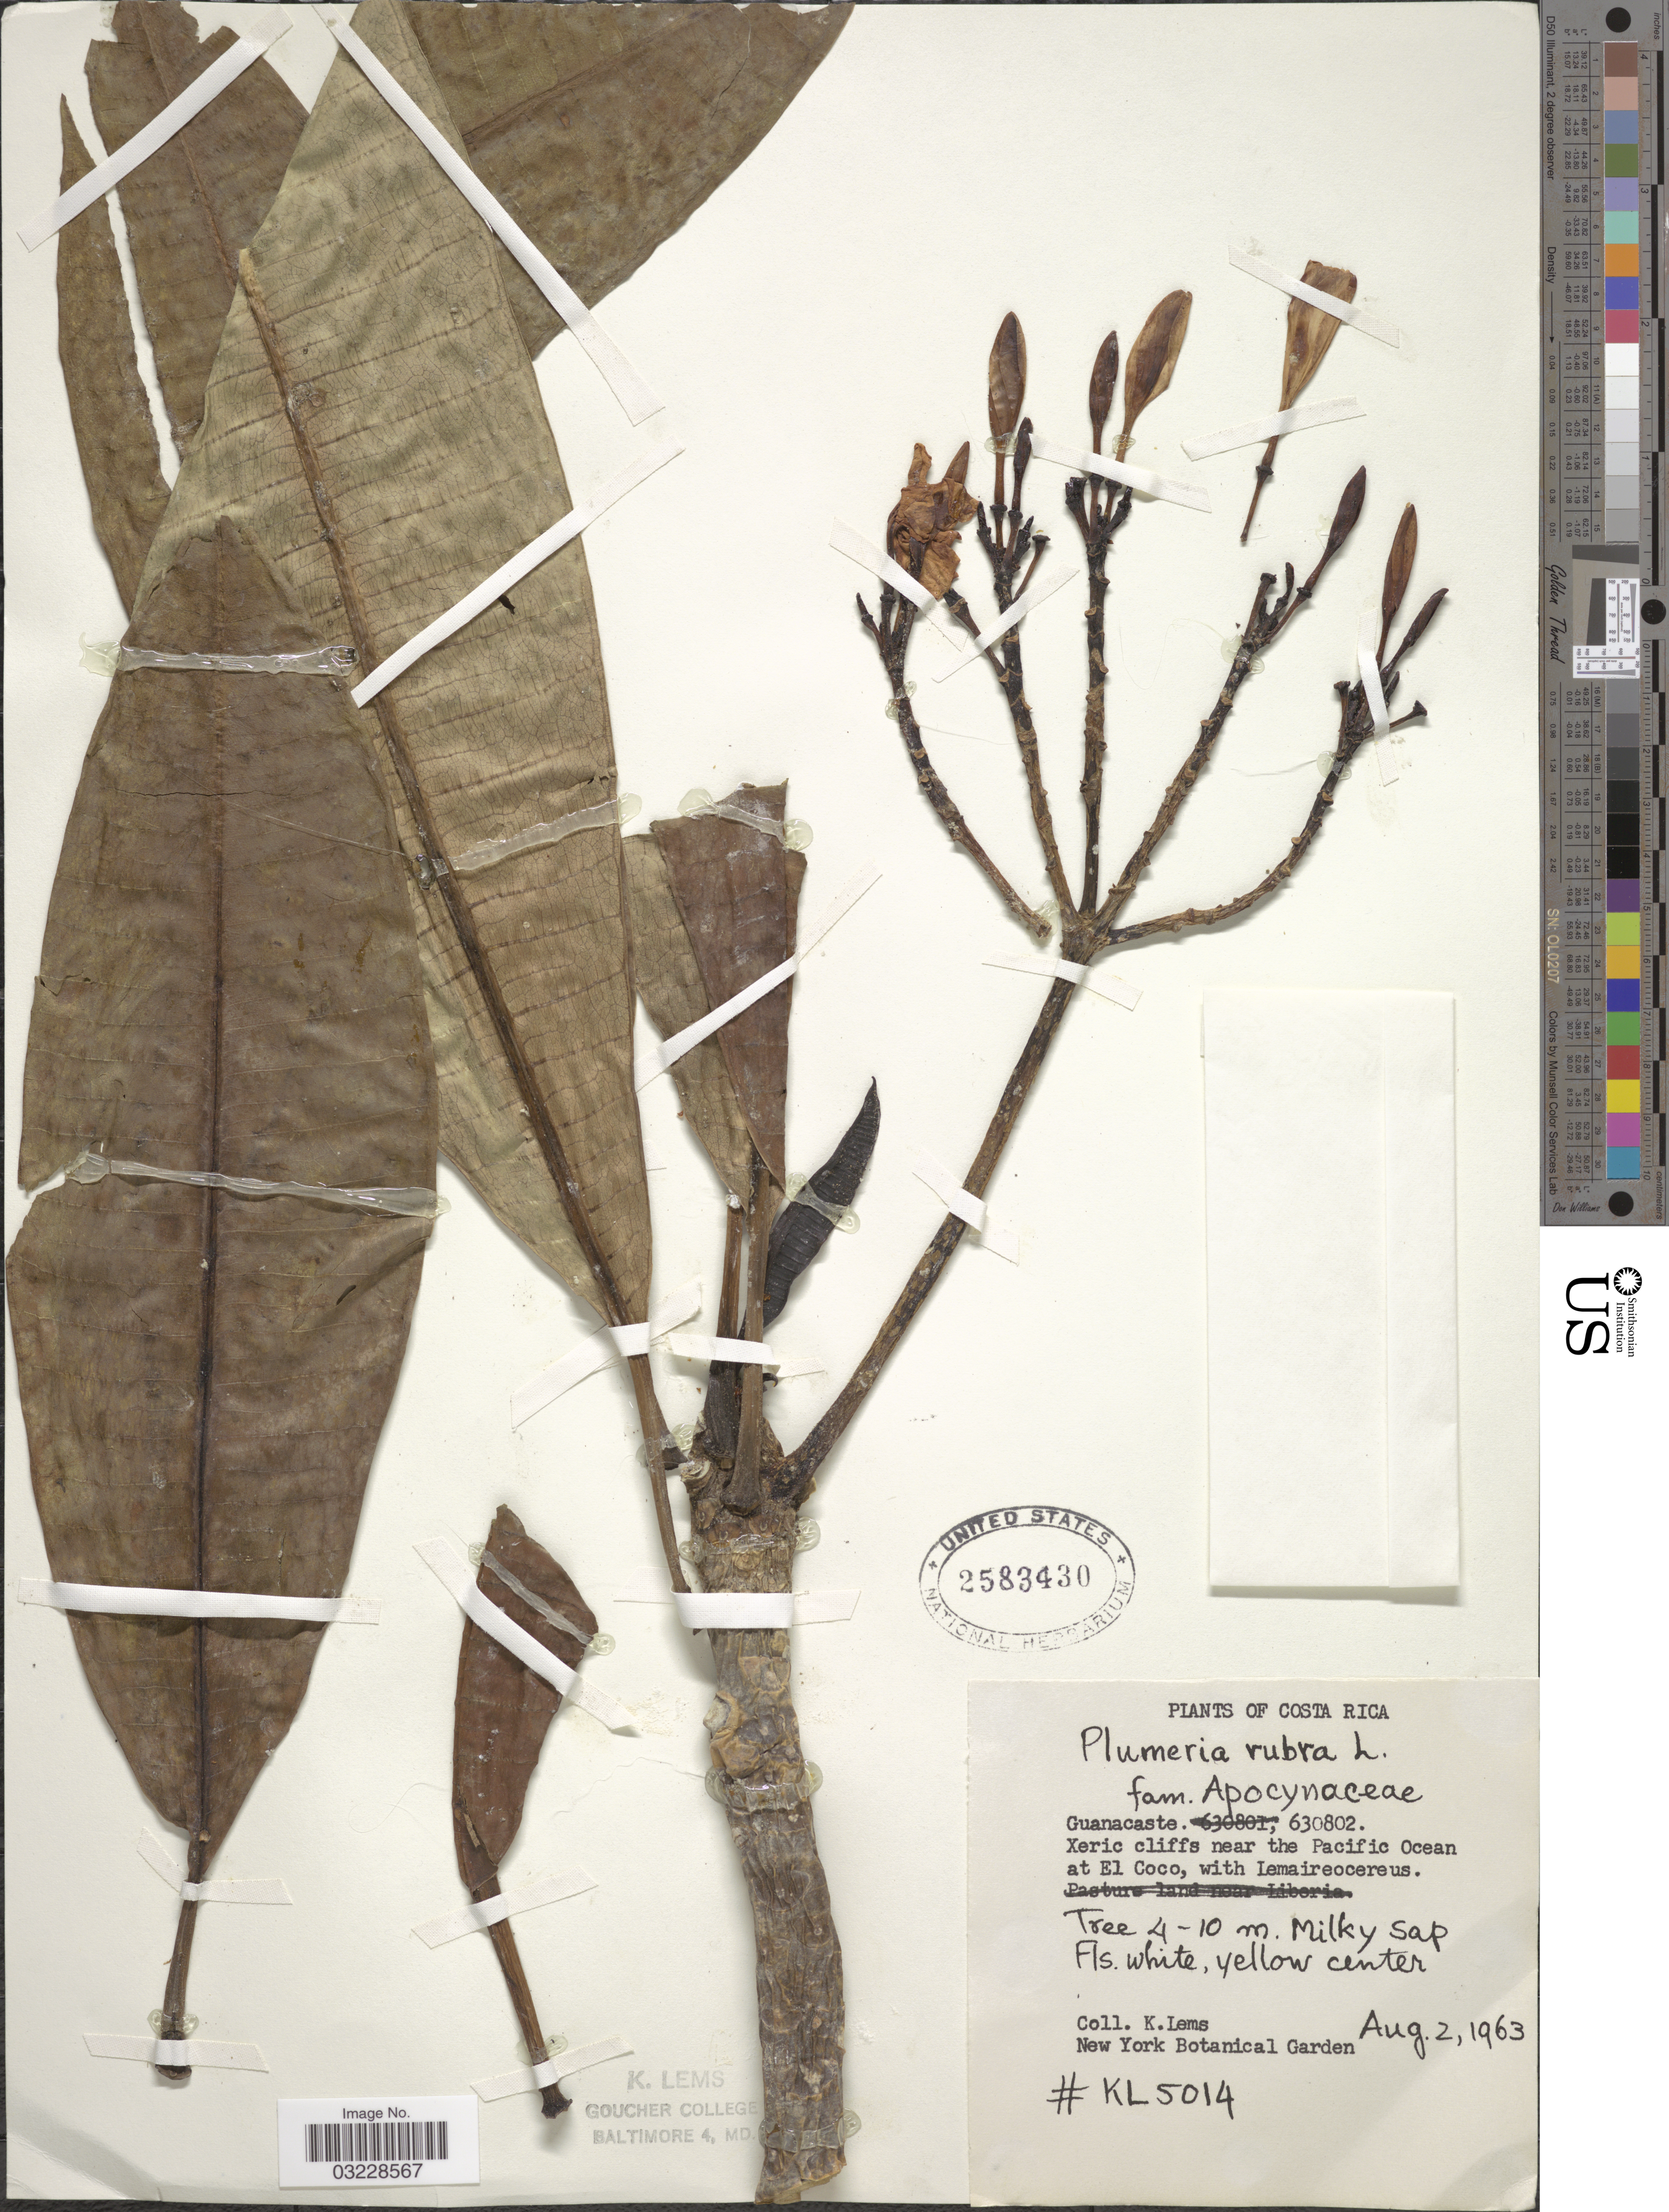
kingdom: Plantae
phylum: Tracheophyta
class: Magnoliopsida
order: Gentianales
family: Apocynaceae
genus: Plumeria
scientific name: Plumeria rubra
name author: L.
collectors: K. Lems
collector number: KL5014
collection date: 1963-08-02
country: Costa Rica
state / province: Guanacaste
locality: Xeric cliffs near the Pacific Ocean at El Coco.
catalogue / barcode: US 2583430